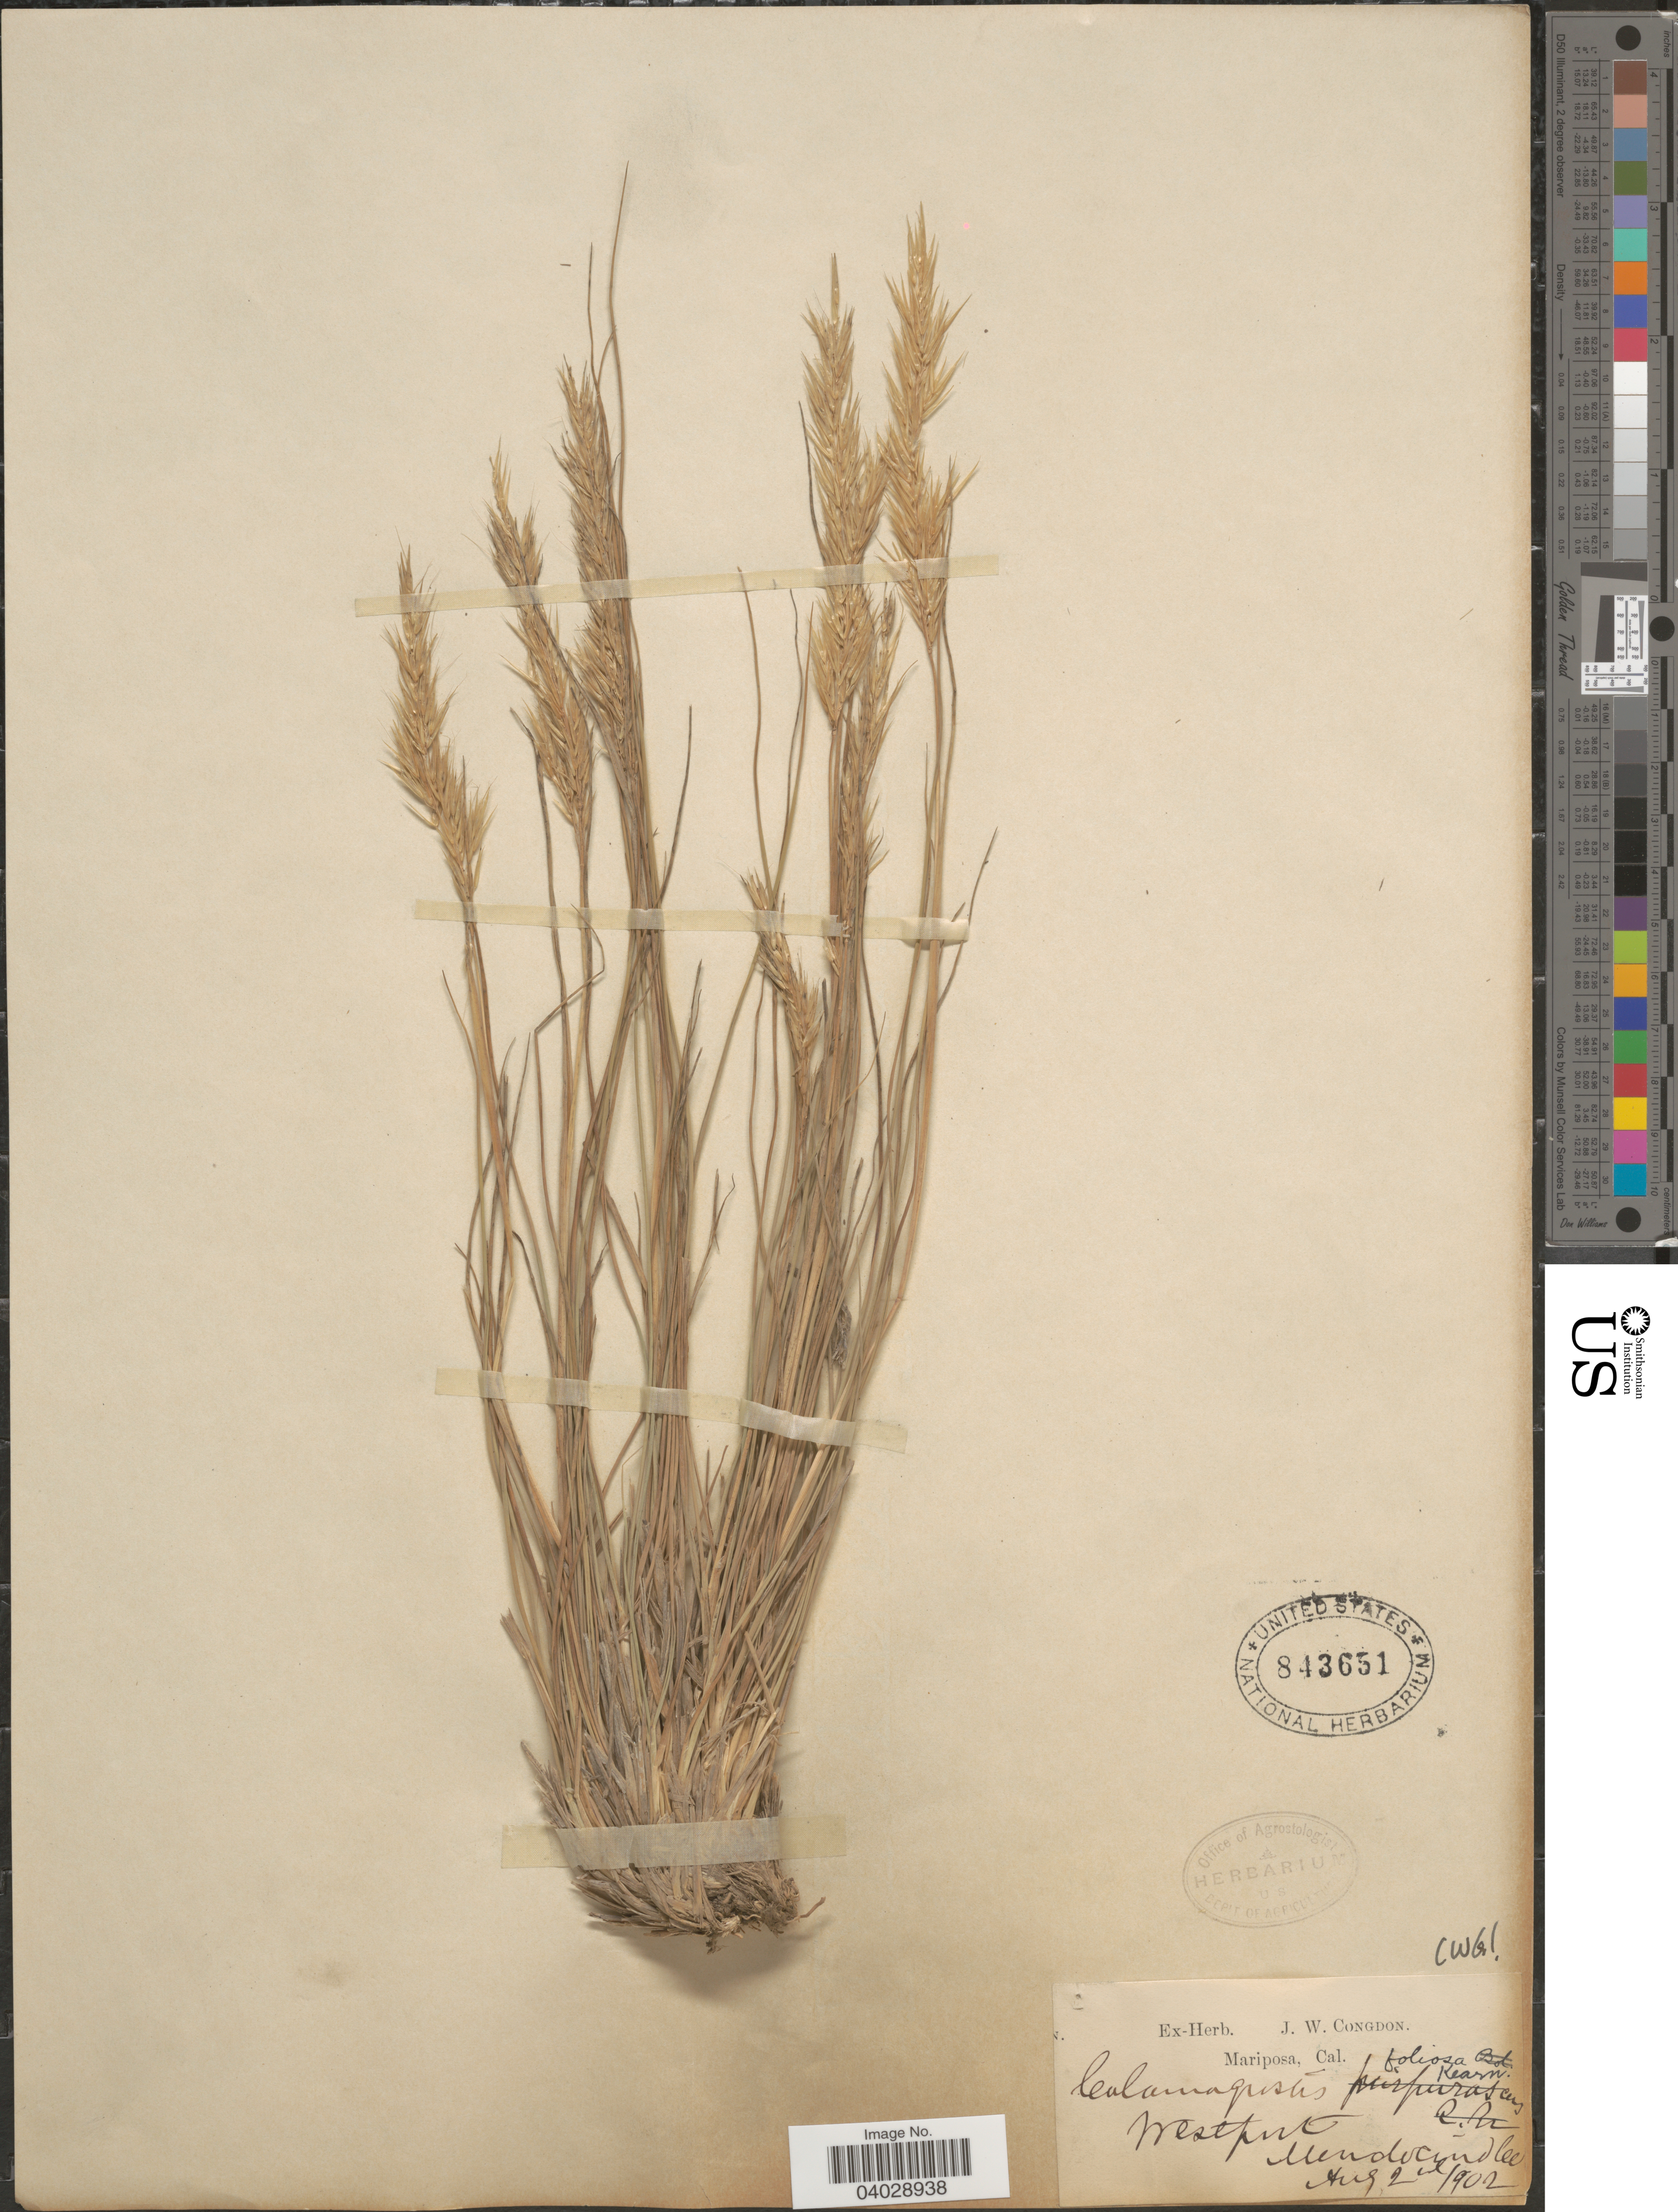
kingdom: Plantae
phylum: Tracheophyta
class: Liliopsida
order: Poales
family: Poaceae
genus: Calamagrostis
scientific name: Calamagrostis foliosa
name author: Kearney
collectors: ex herb. J. W. Congdon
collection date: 1902-08-02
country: United States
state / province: California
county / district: Mendocino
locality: Mariposa. Westport. Mendocino Co.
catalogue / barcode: US 843651